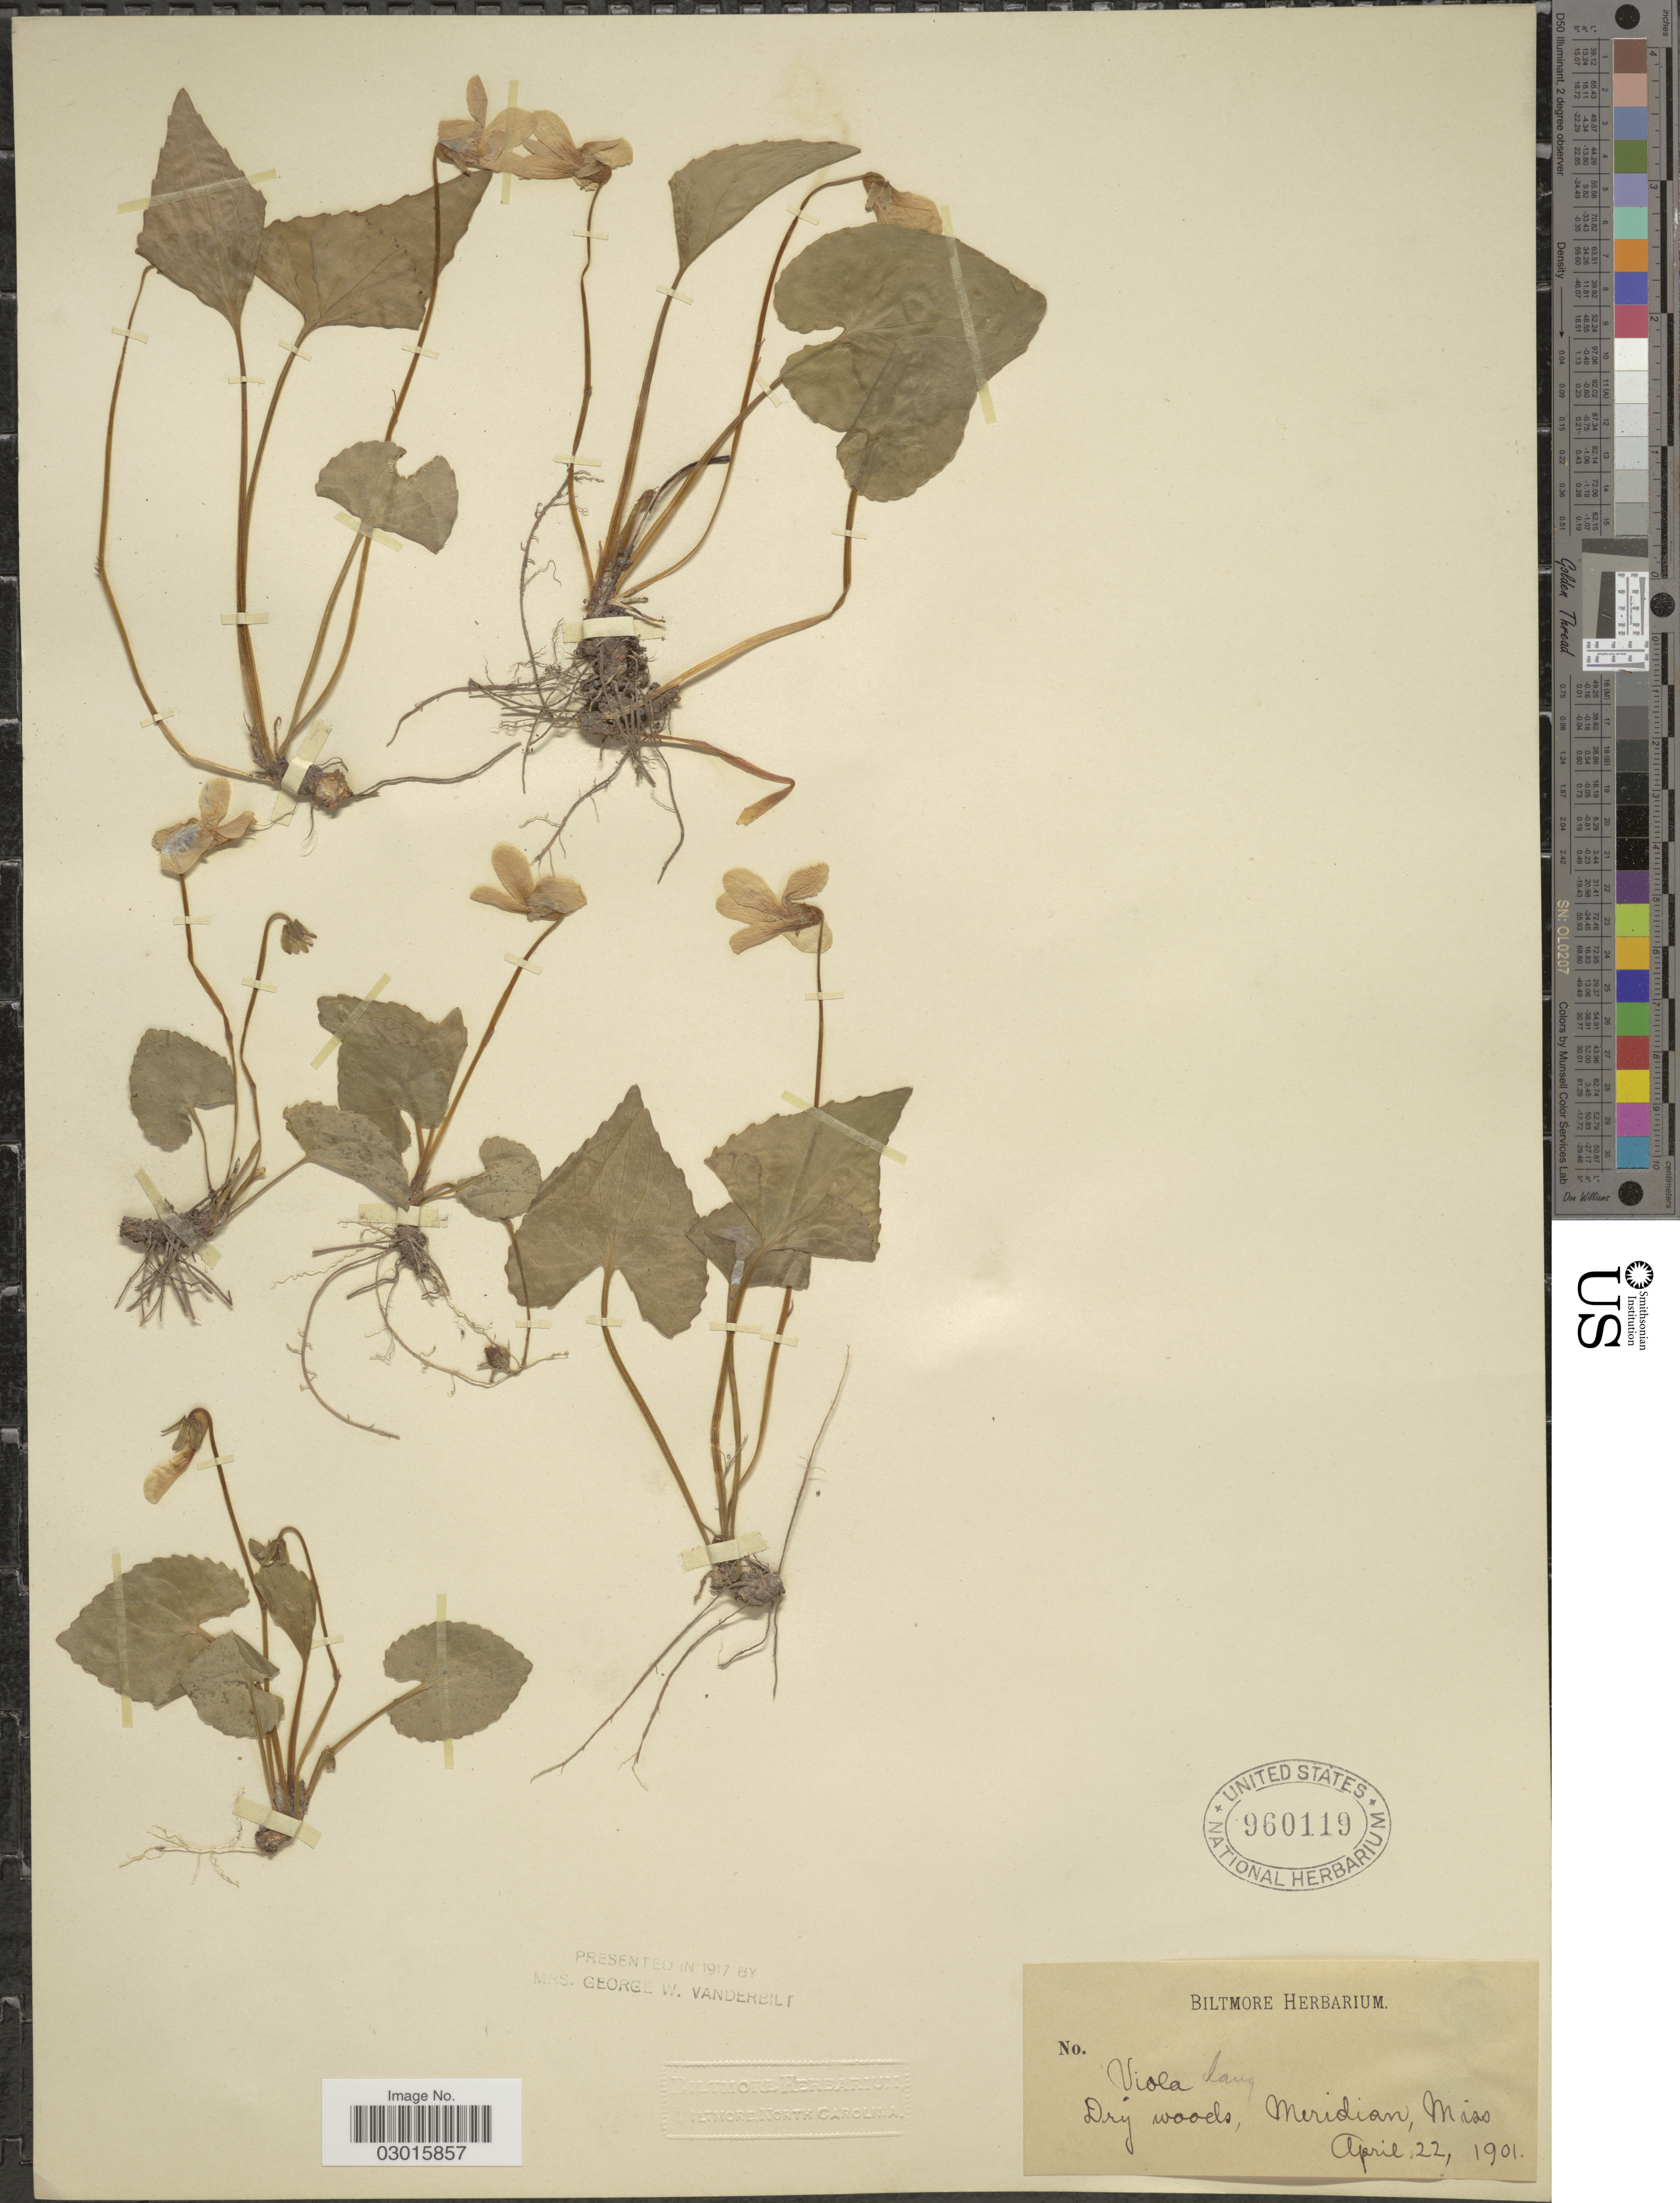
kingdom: Plantae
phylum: Tracheophyta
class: Magnoliopsida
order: Malpighiales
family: Violaceae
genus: Viola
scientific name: Viola langloisii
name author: Greene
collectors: ex herb. Biltmore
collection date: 1901-04-22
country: United States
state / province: Mississippi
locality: Meridian.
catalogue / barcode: US 960119